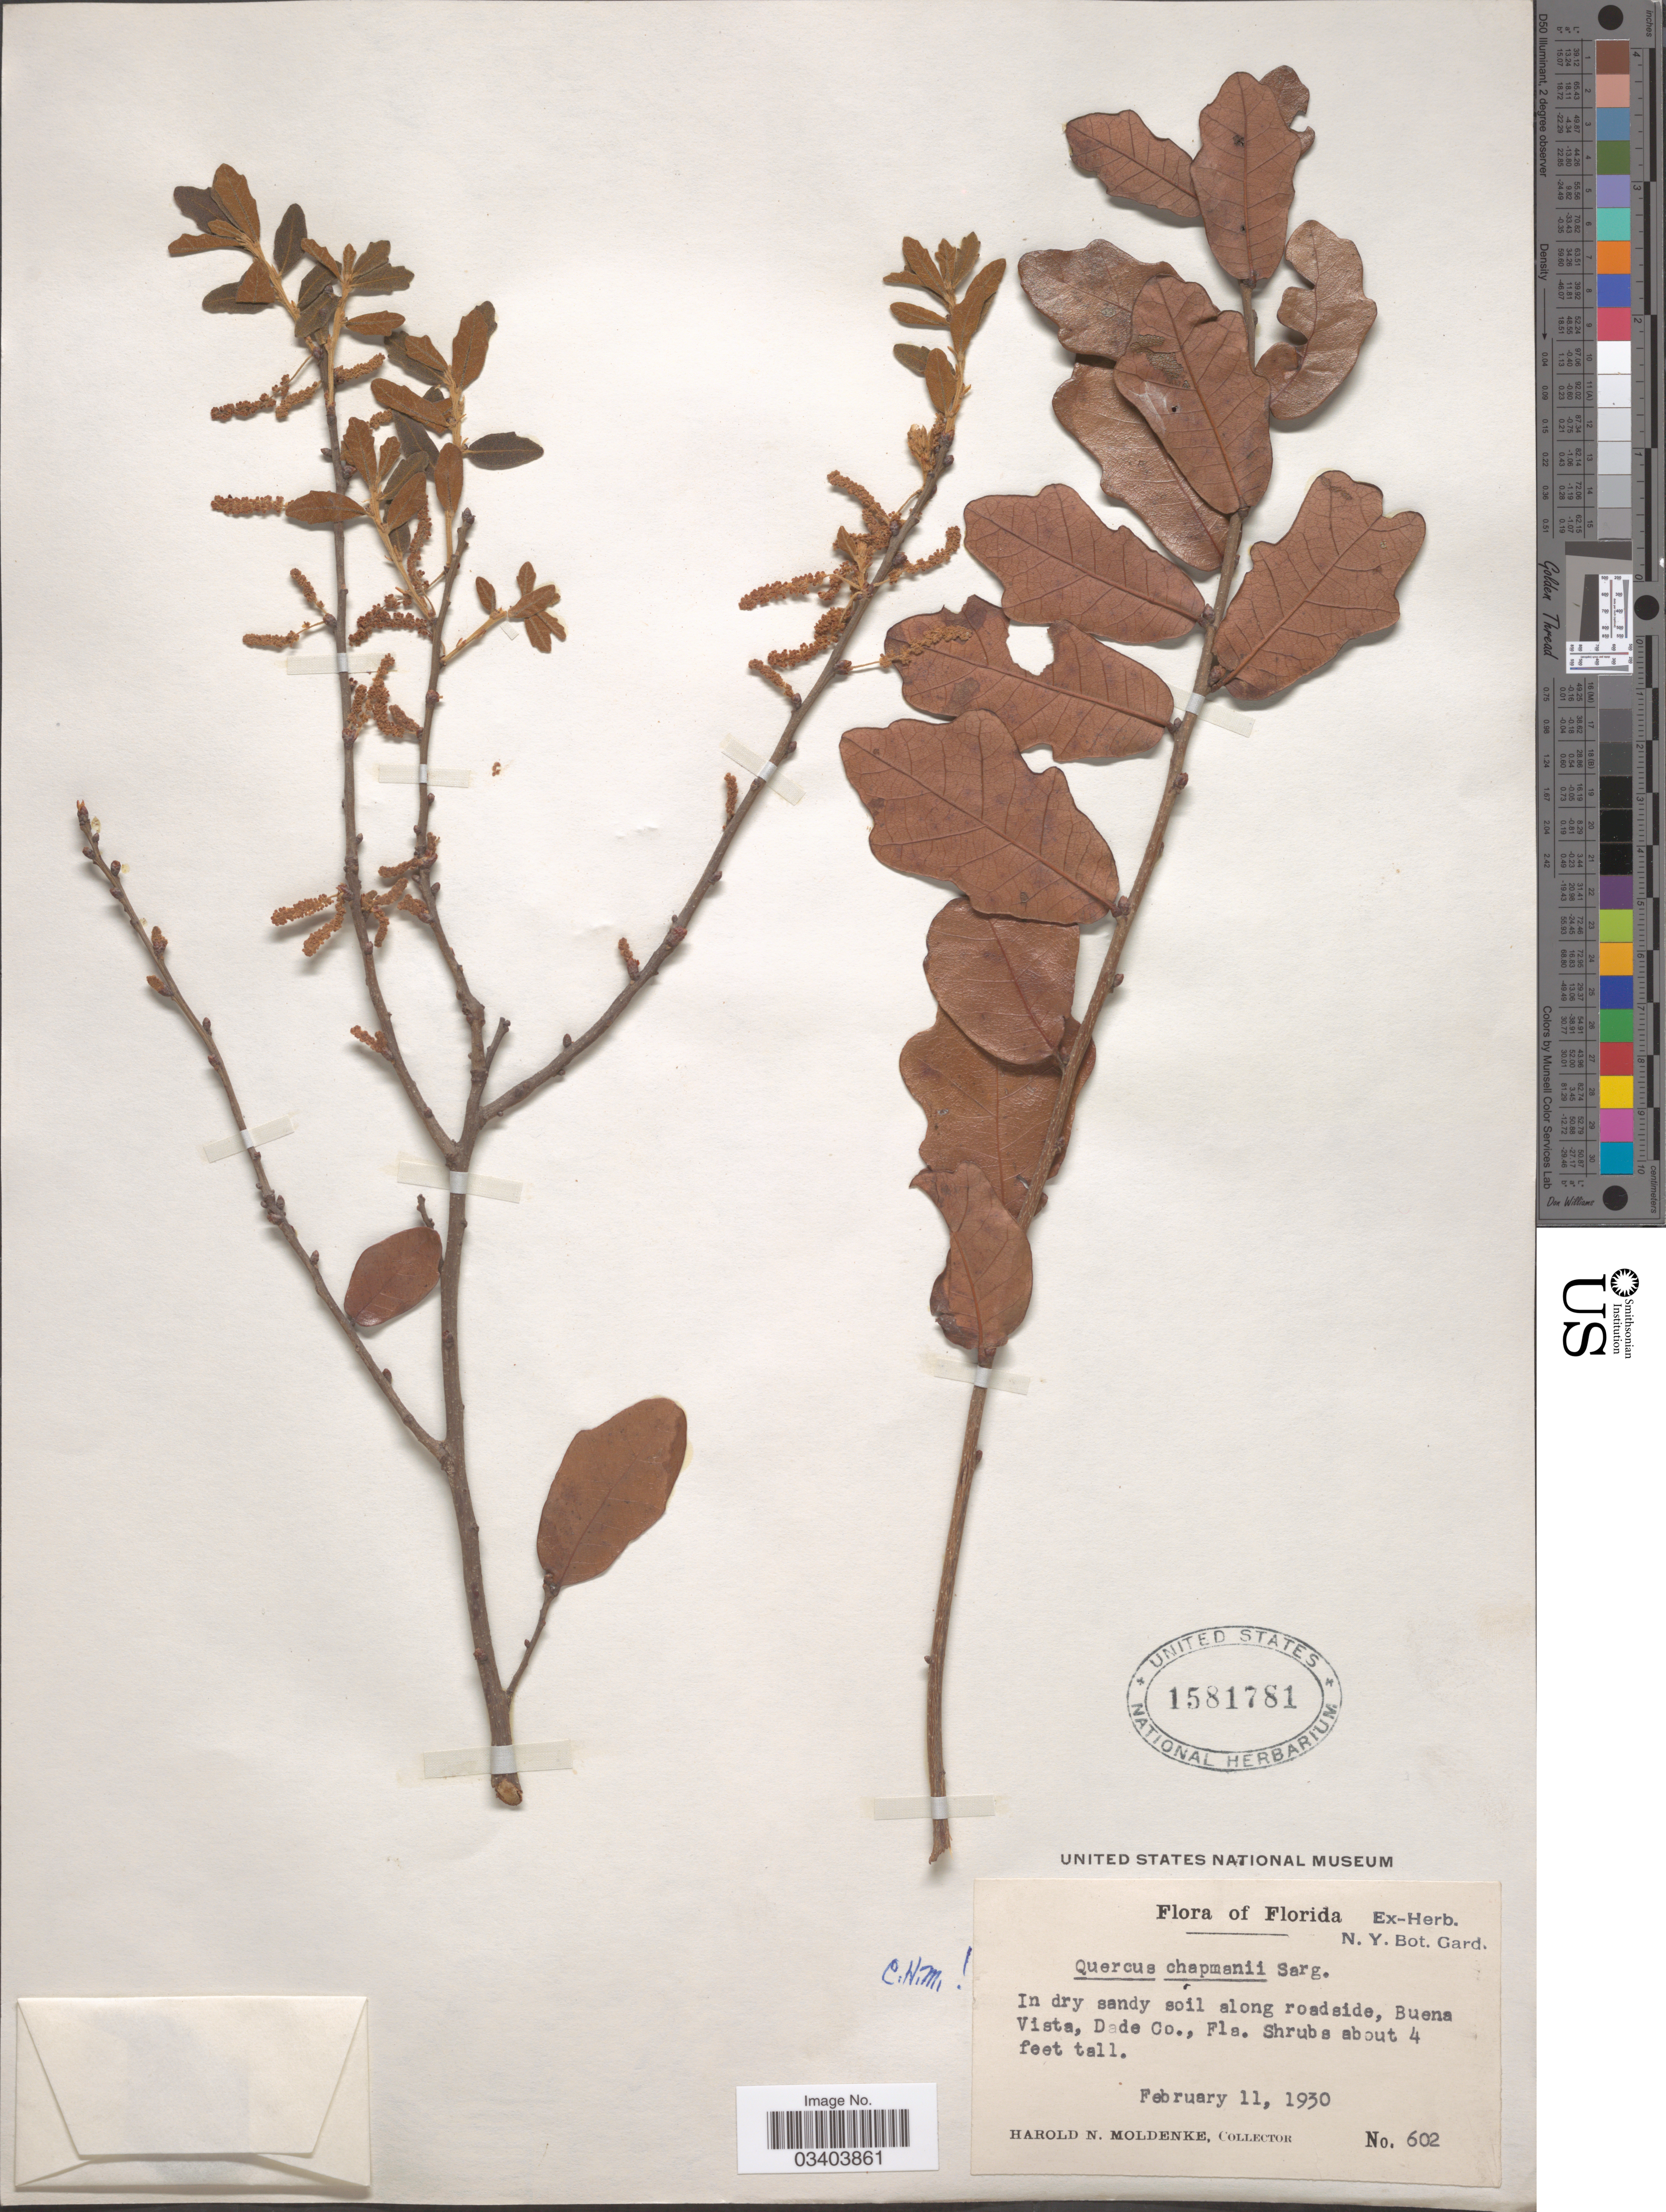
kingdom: Plantae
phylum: Tracheophyta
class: Magnoliopsida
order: Fagales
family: Fagaceae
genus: Quercus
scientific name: Quercus chapmanii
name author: Sarg.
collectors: H. N. Moldenke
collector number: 602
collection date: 1930-02-11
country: United States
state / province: Florida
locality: Along roadside, Buena Vista, Dade Co.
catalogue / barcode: US 1581781